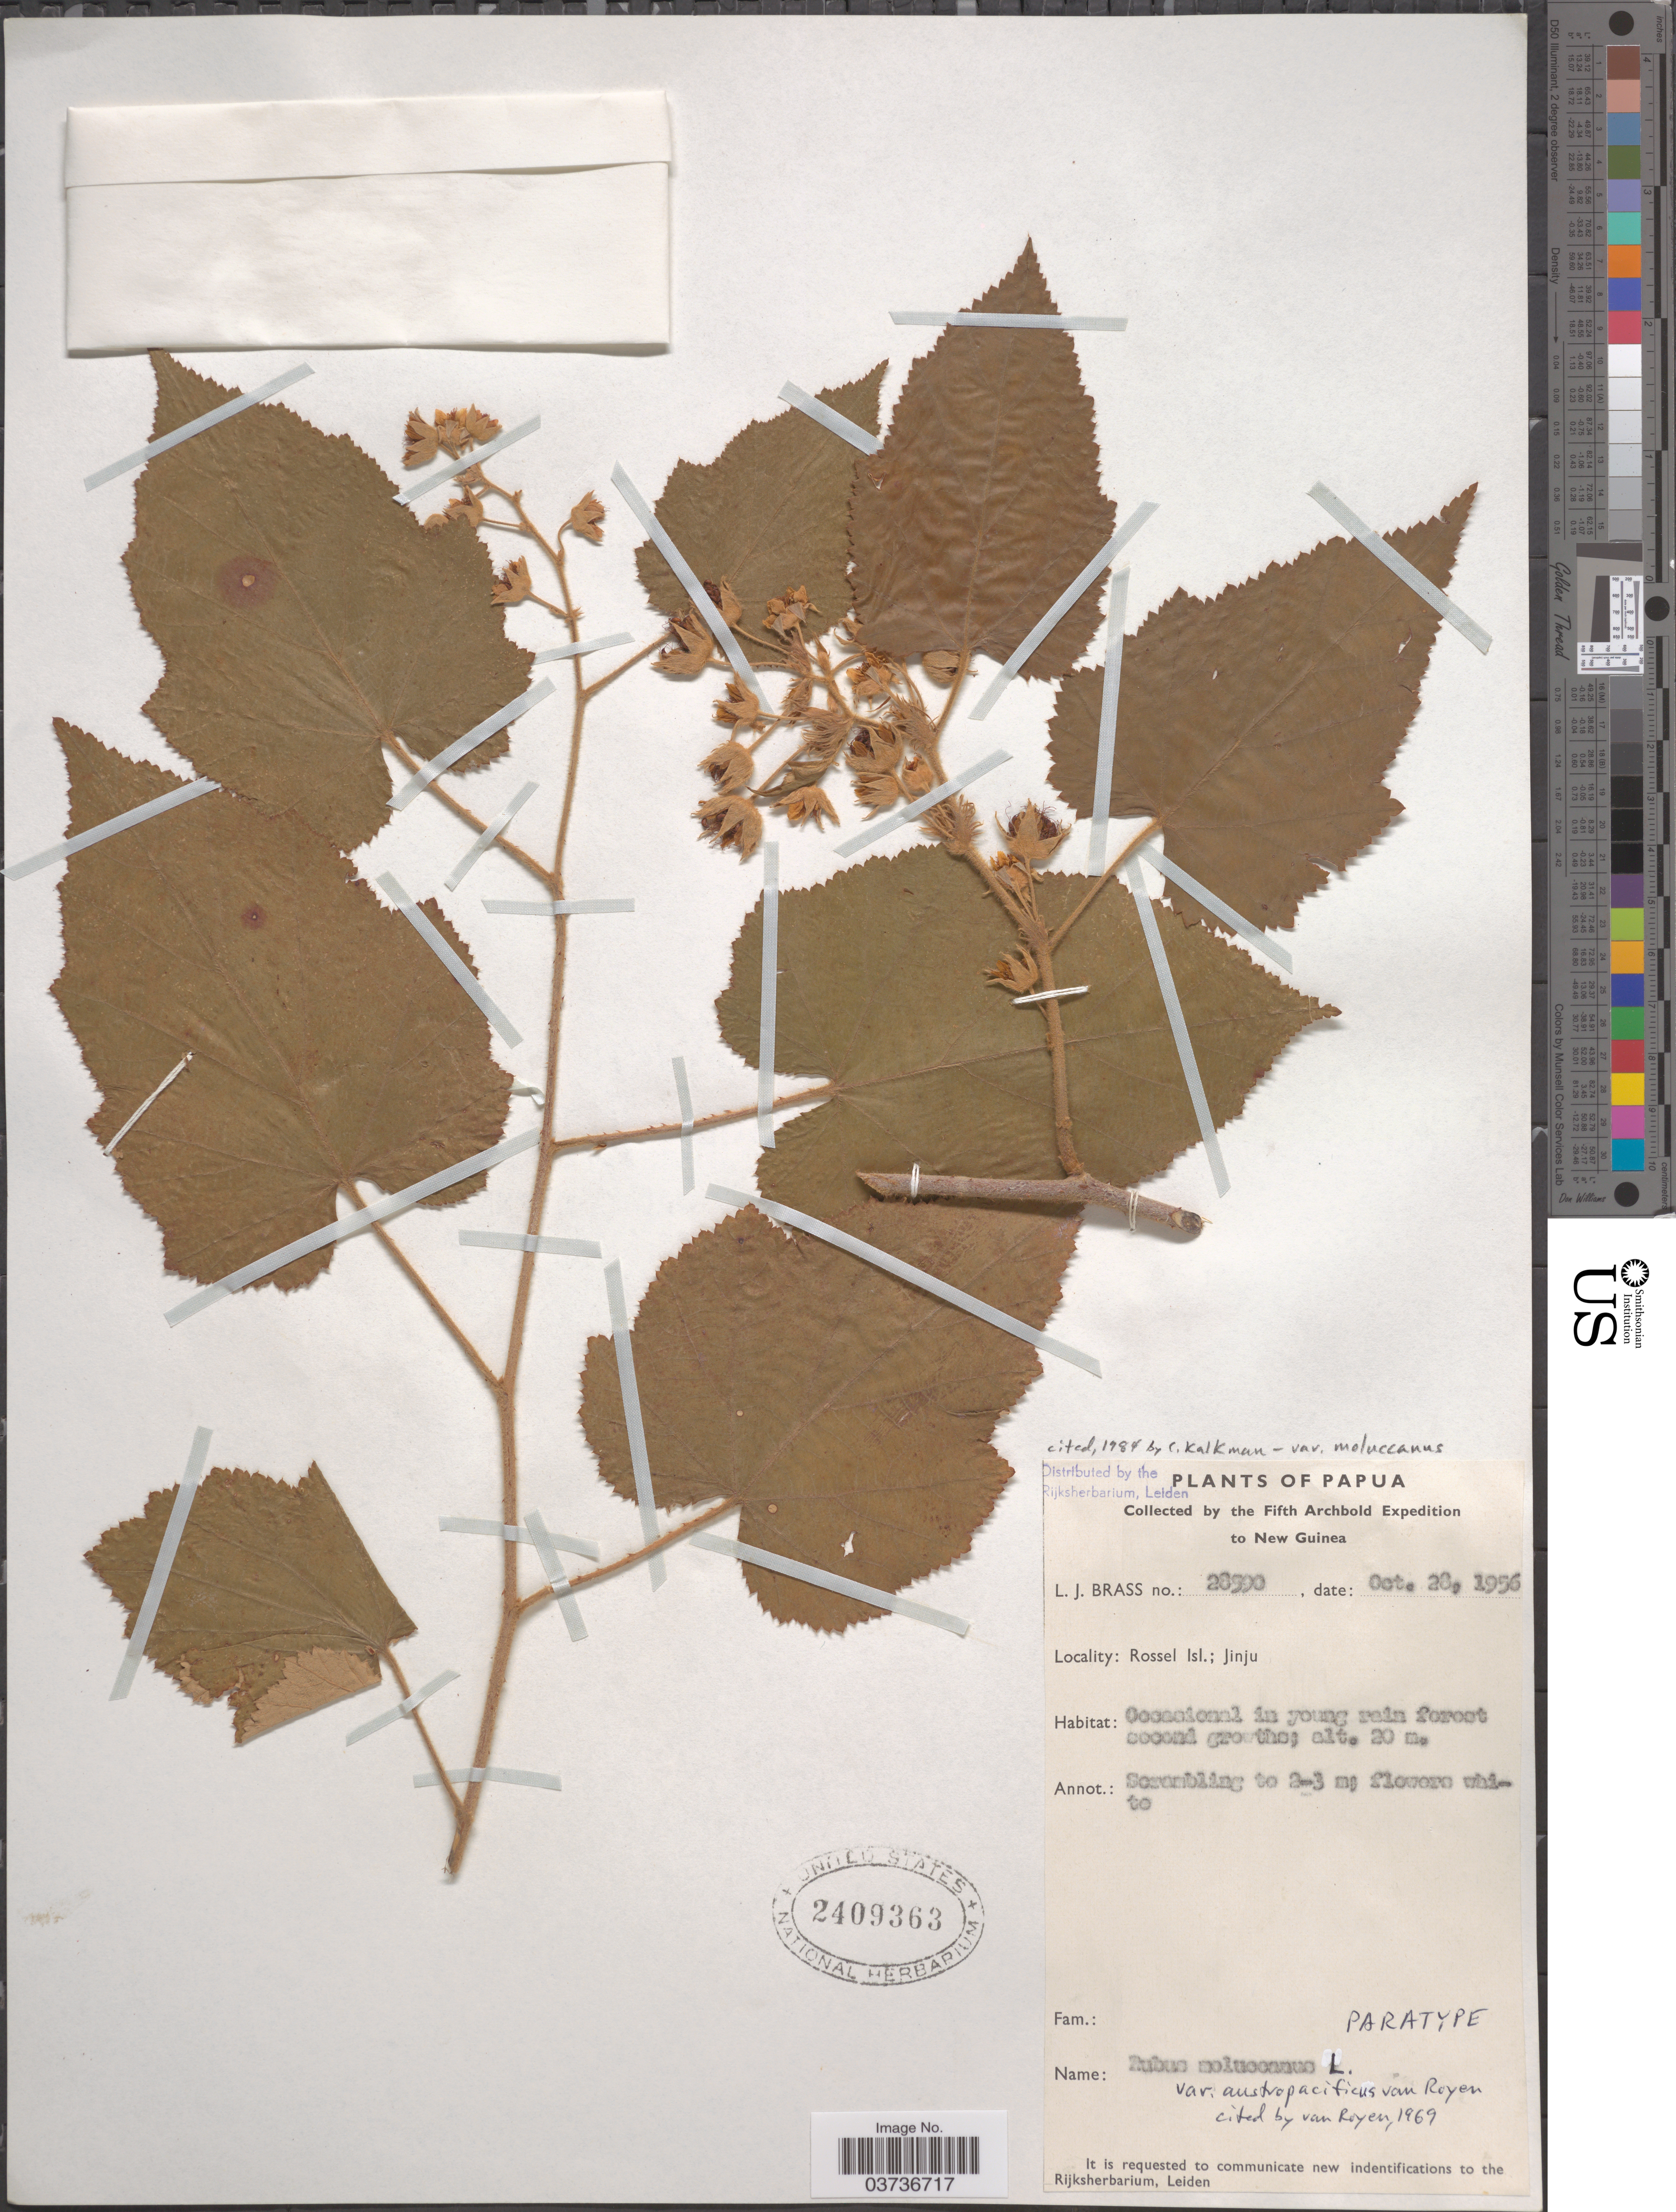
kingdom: Plantae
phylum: Tracheophyta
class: Magnoliopsida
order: Rosales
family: Rosaceae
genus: Rubus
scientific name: Rubus moluccanus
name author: L.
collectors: L. J. Brass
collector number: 28590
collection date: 1956-10-28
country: Papua New Guinea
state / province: Milne Bay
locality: New Guinea. Rossel Isl.; Jinju.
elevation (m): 20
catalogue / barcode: US 2409363